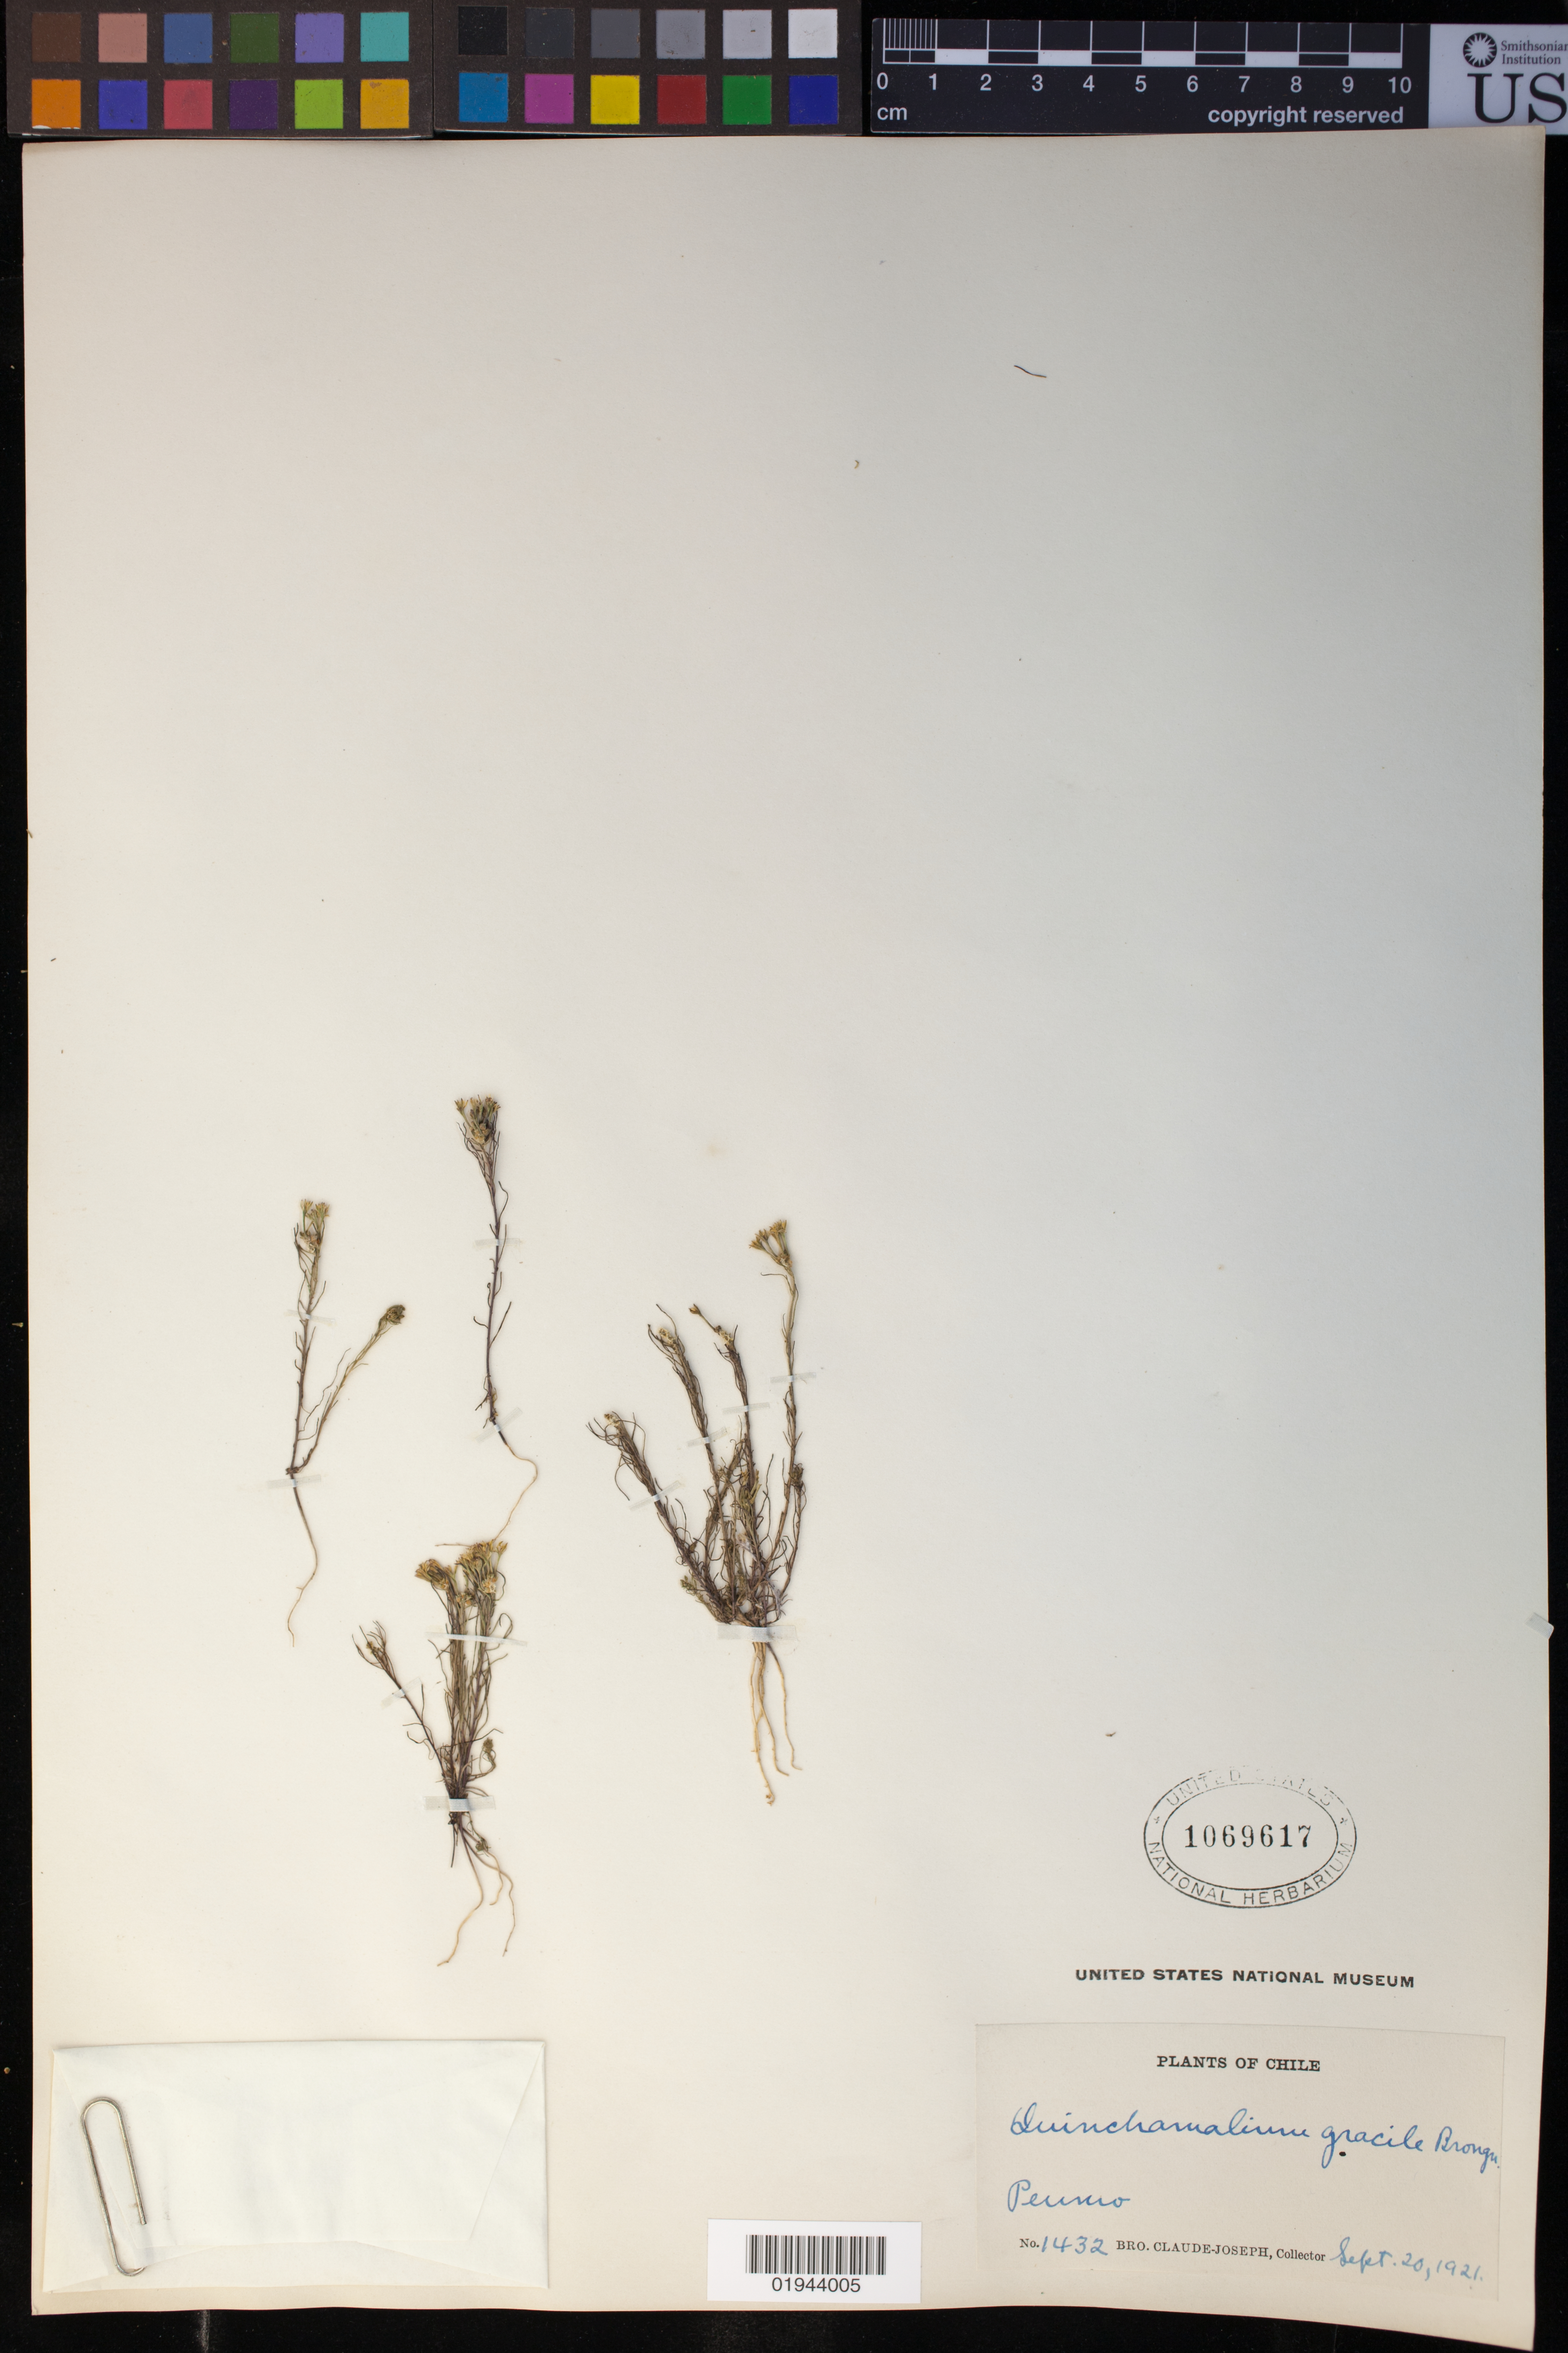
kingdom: Plantae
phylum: Tracheophyta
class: Magnoliopsida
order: Santalales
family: Schoepfiaceae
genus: Quinchamalium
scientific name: Quinchamalium gracile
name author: Brongn.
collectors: Bro. Claude-Joseph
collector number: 1432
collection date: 1921-09-20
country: Chile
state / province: O'Higgins (VI)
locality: Peumo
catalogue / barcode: US 1069617